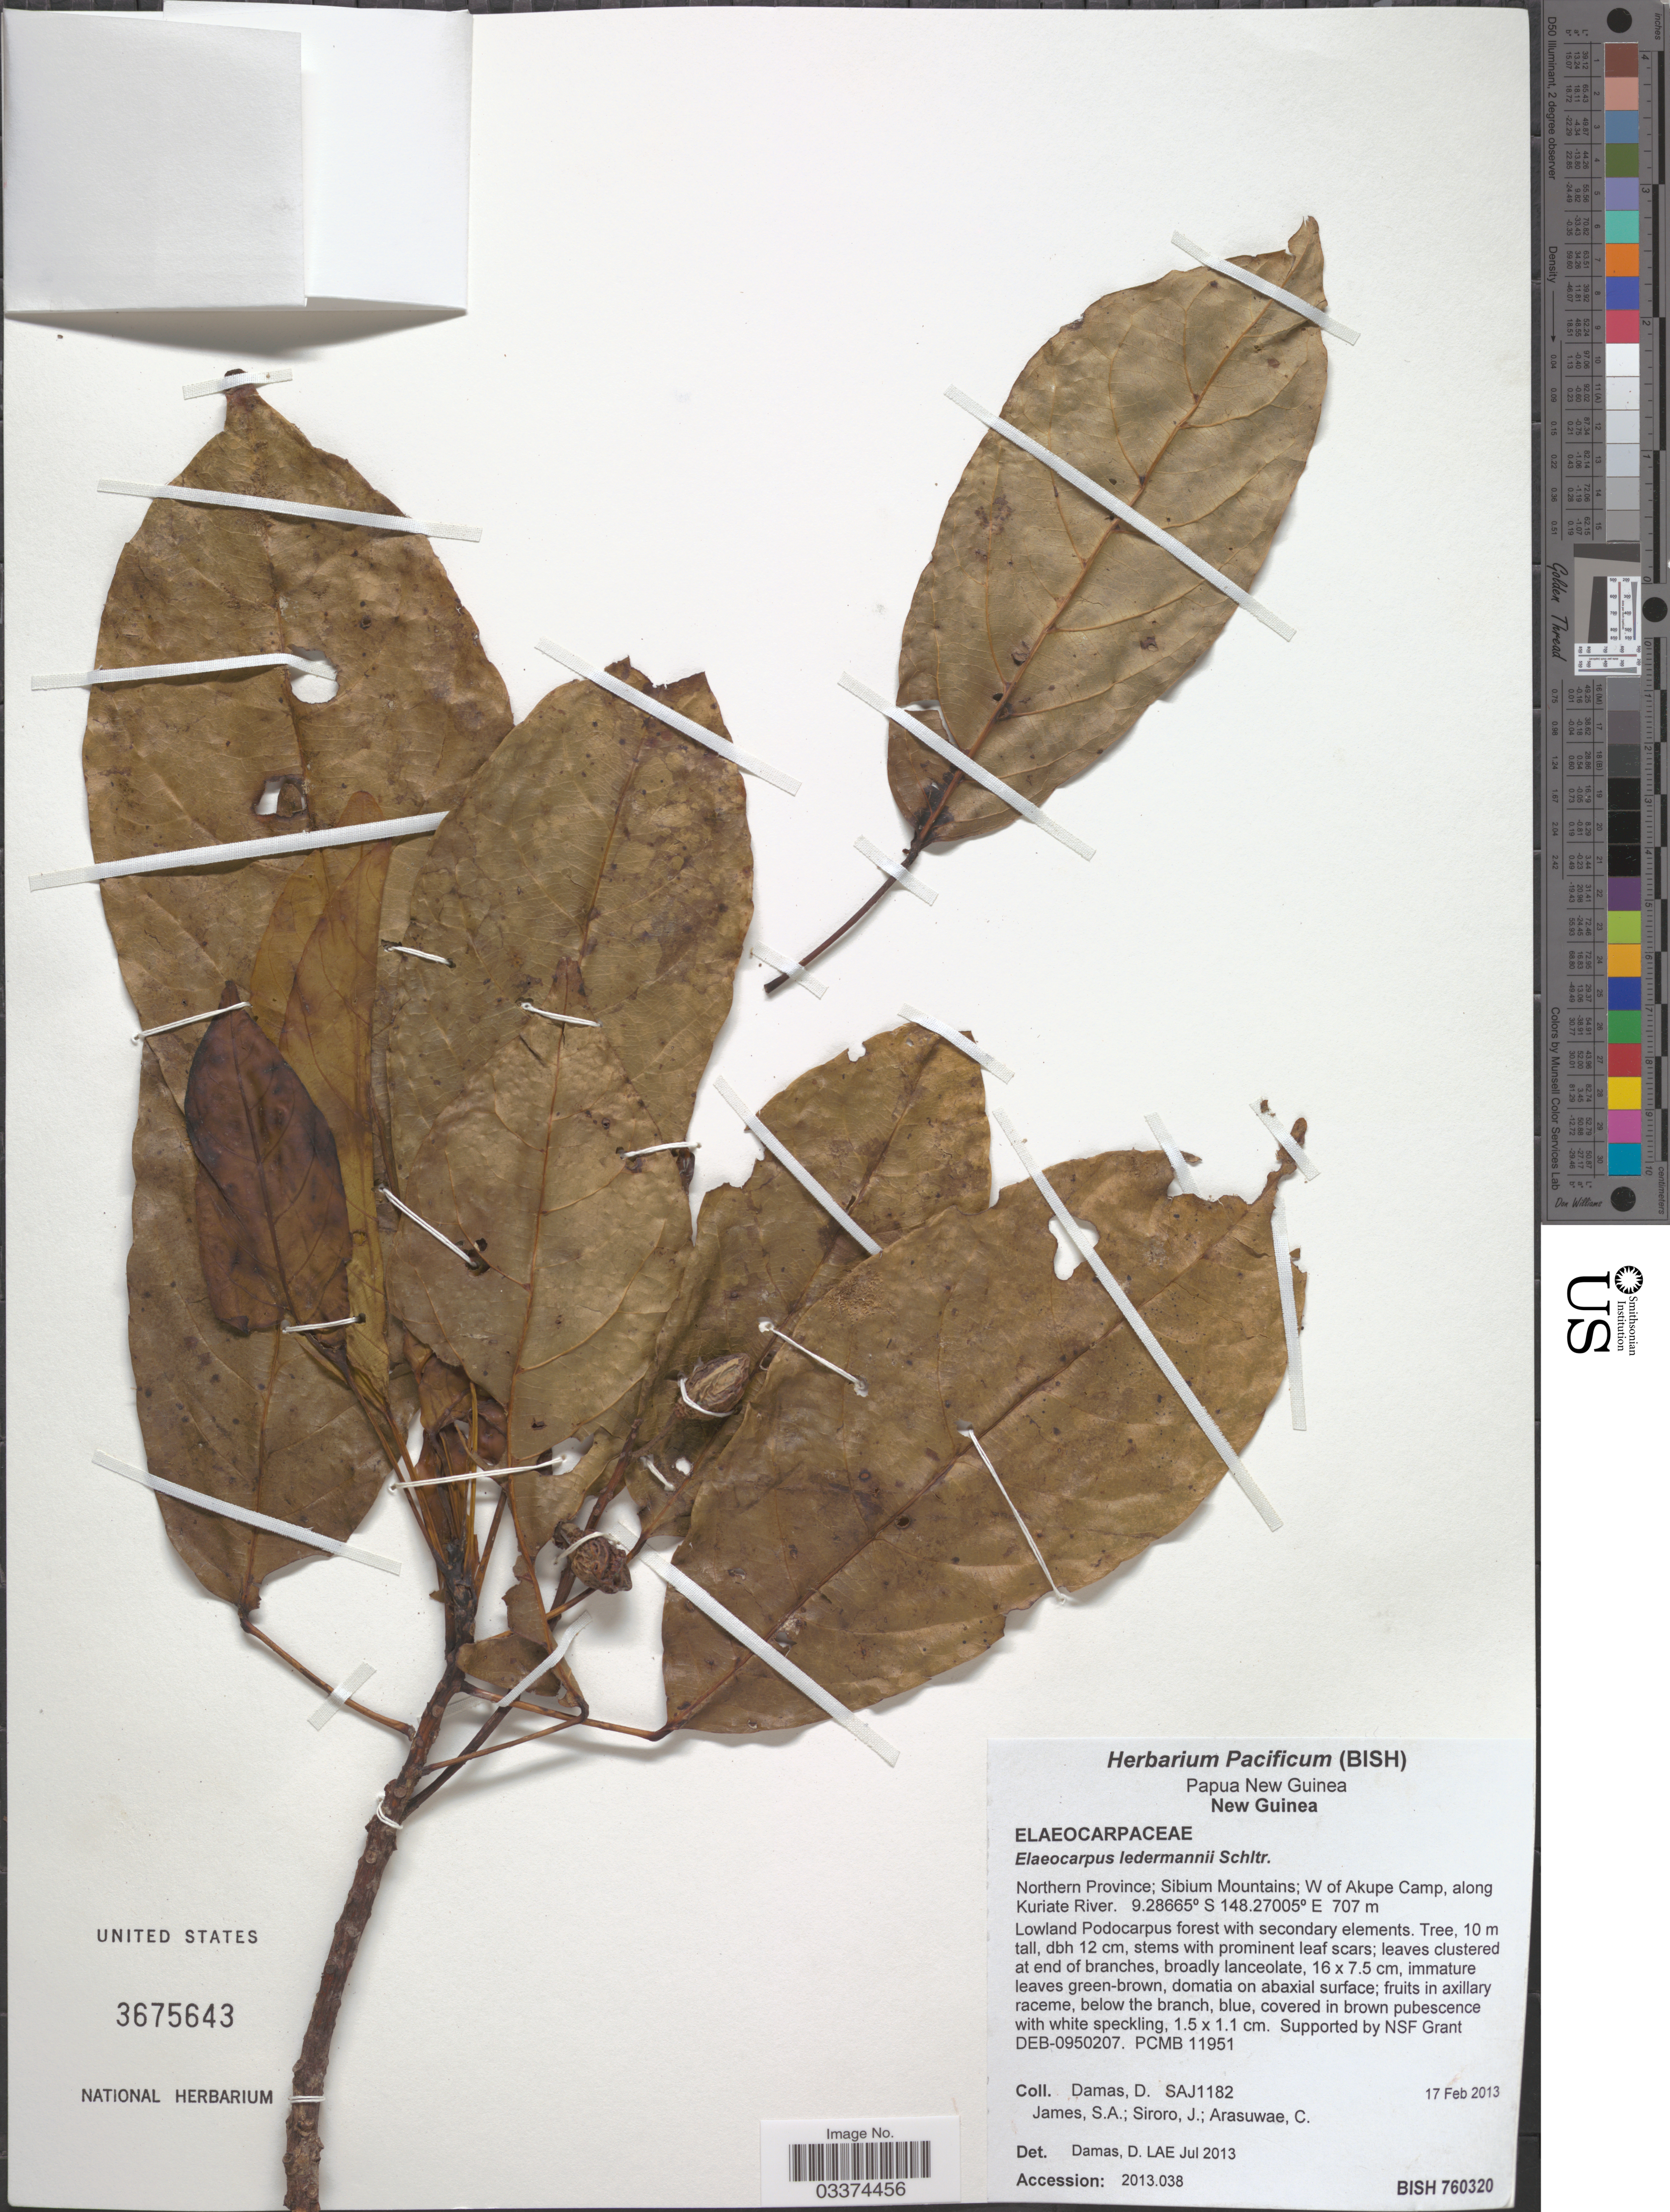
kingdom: Plantae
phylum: Tracheophyta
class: Magnoliopsida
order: Oxalidales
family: Elaeocarpaceae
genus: Elaeocarpus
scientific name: Elaeocarpus ledermannii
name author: Schltr.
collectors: D. Damas, S. James, J. Siroro & C. Arasuwae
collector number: SAJ1182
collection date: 2013-02-17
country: Papua New Guinea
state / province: Northern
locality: New Guinea, Northern Province; Sibium Mountains; W of Akupe Camp, along Kuriate River.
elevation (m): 707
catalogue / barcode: US 3675643